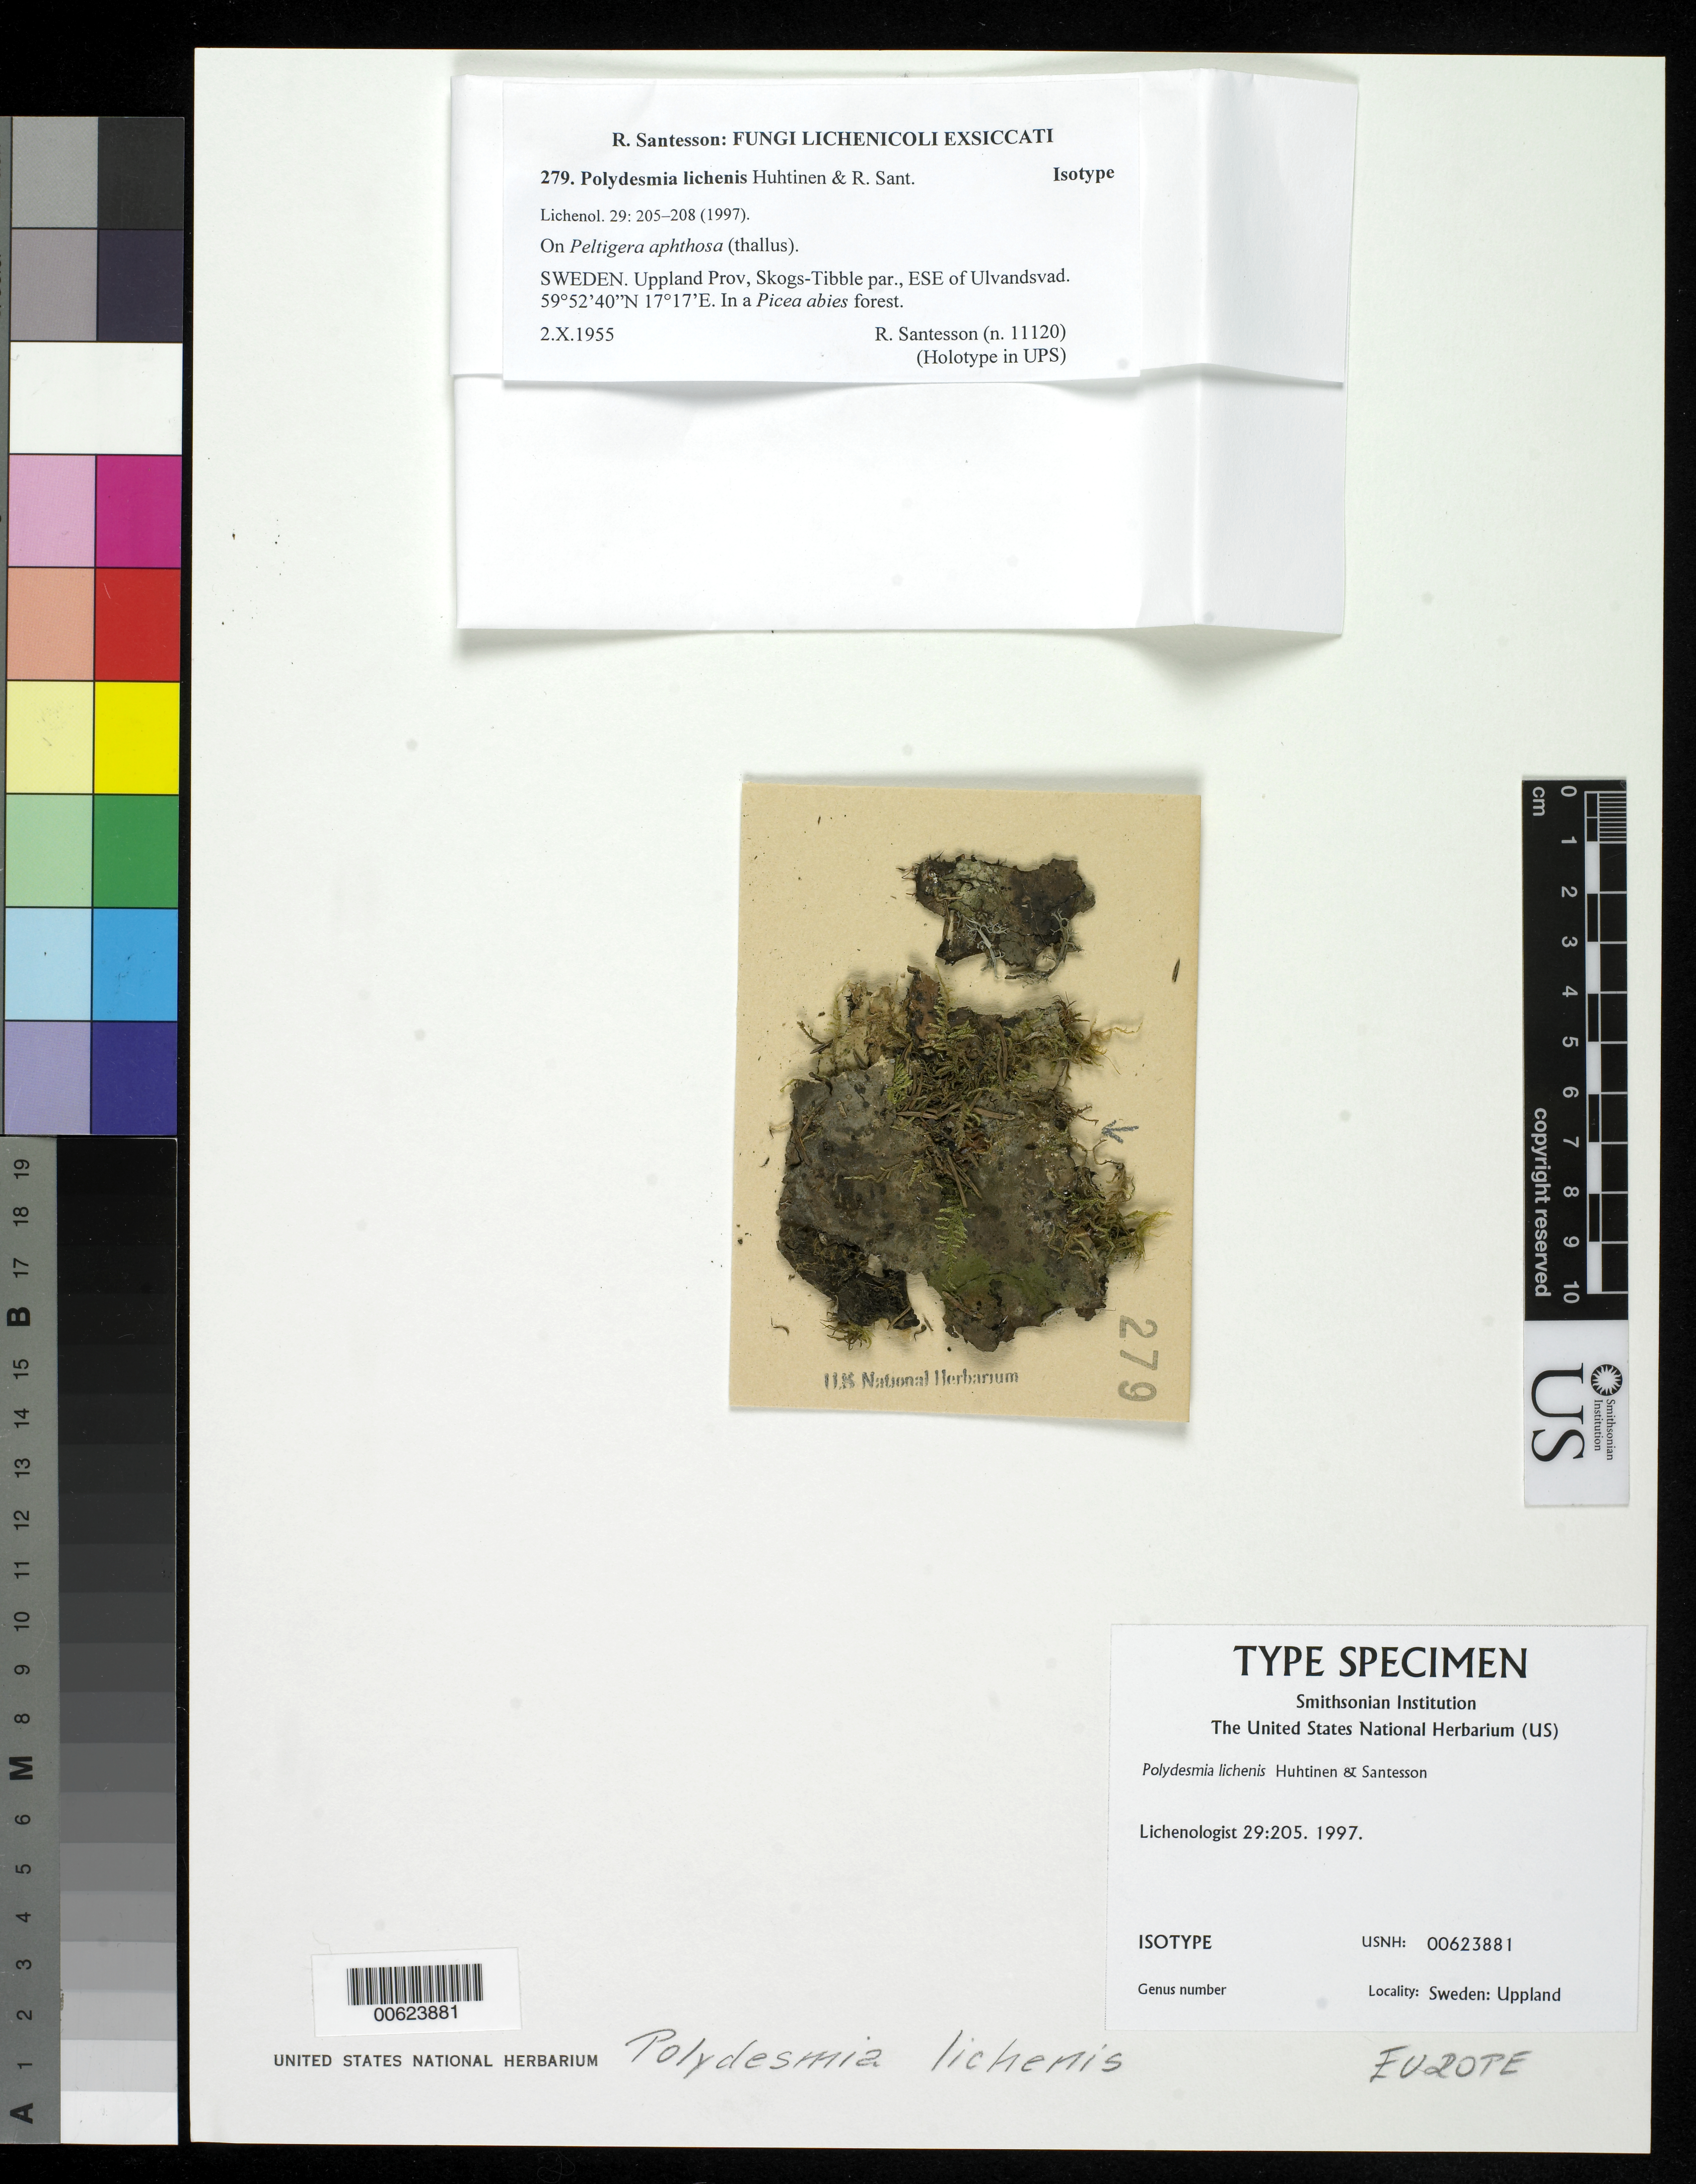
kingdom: Fungi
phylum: Ascomycota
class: Leotiomycetes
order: Helotiales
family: Hyaloscyphaceae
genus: Polydesmia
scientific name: Polydesmia lichenis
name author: Huhtinen & R. Sant.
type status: Isotype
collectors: R. Santesson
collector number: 11120 (Santesson Exs. 279)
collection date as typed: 02 Oct 1955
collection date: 1955-10-02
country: Sweden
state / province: Stockholm / Uppsala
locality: Skogs-Tibble Par., ESE of Ulvandsvad.